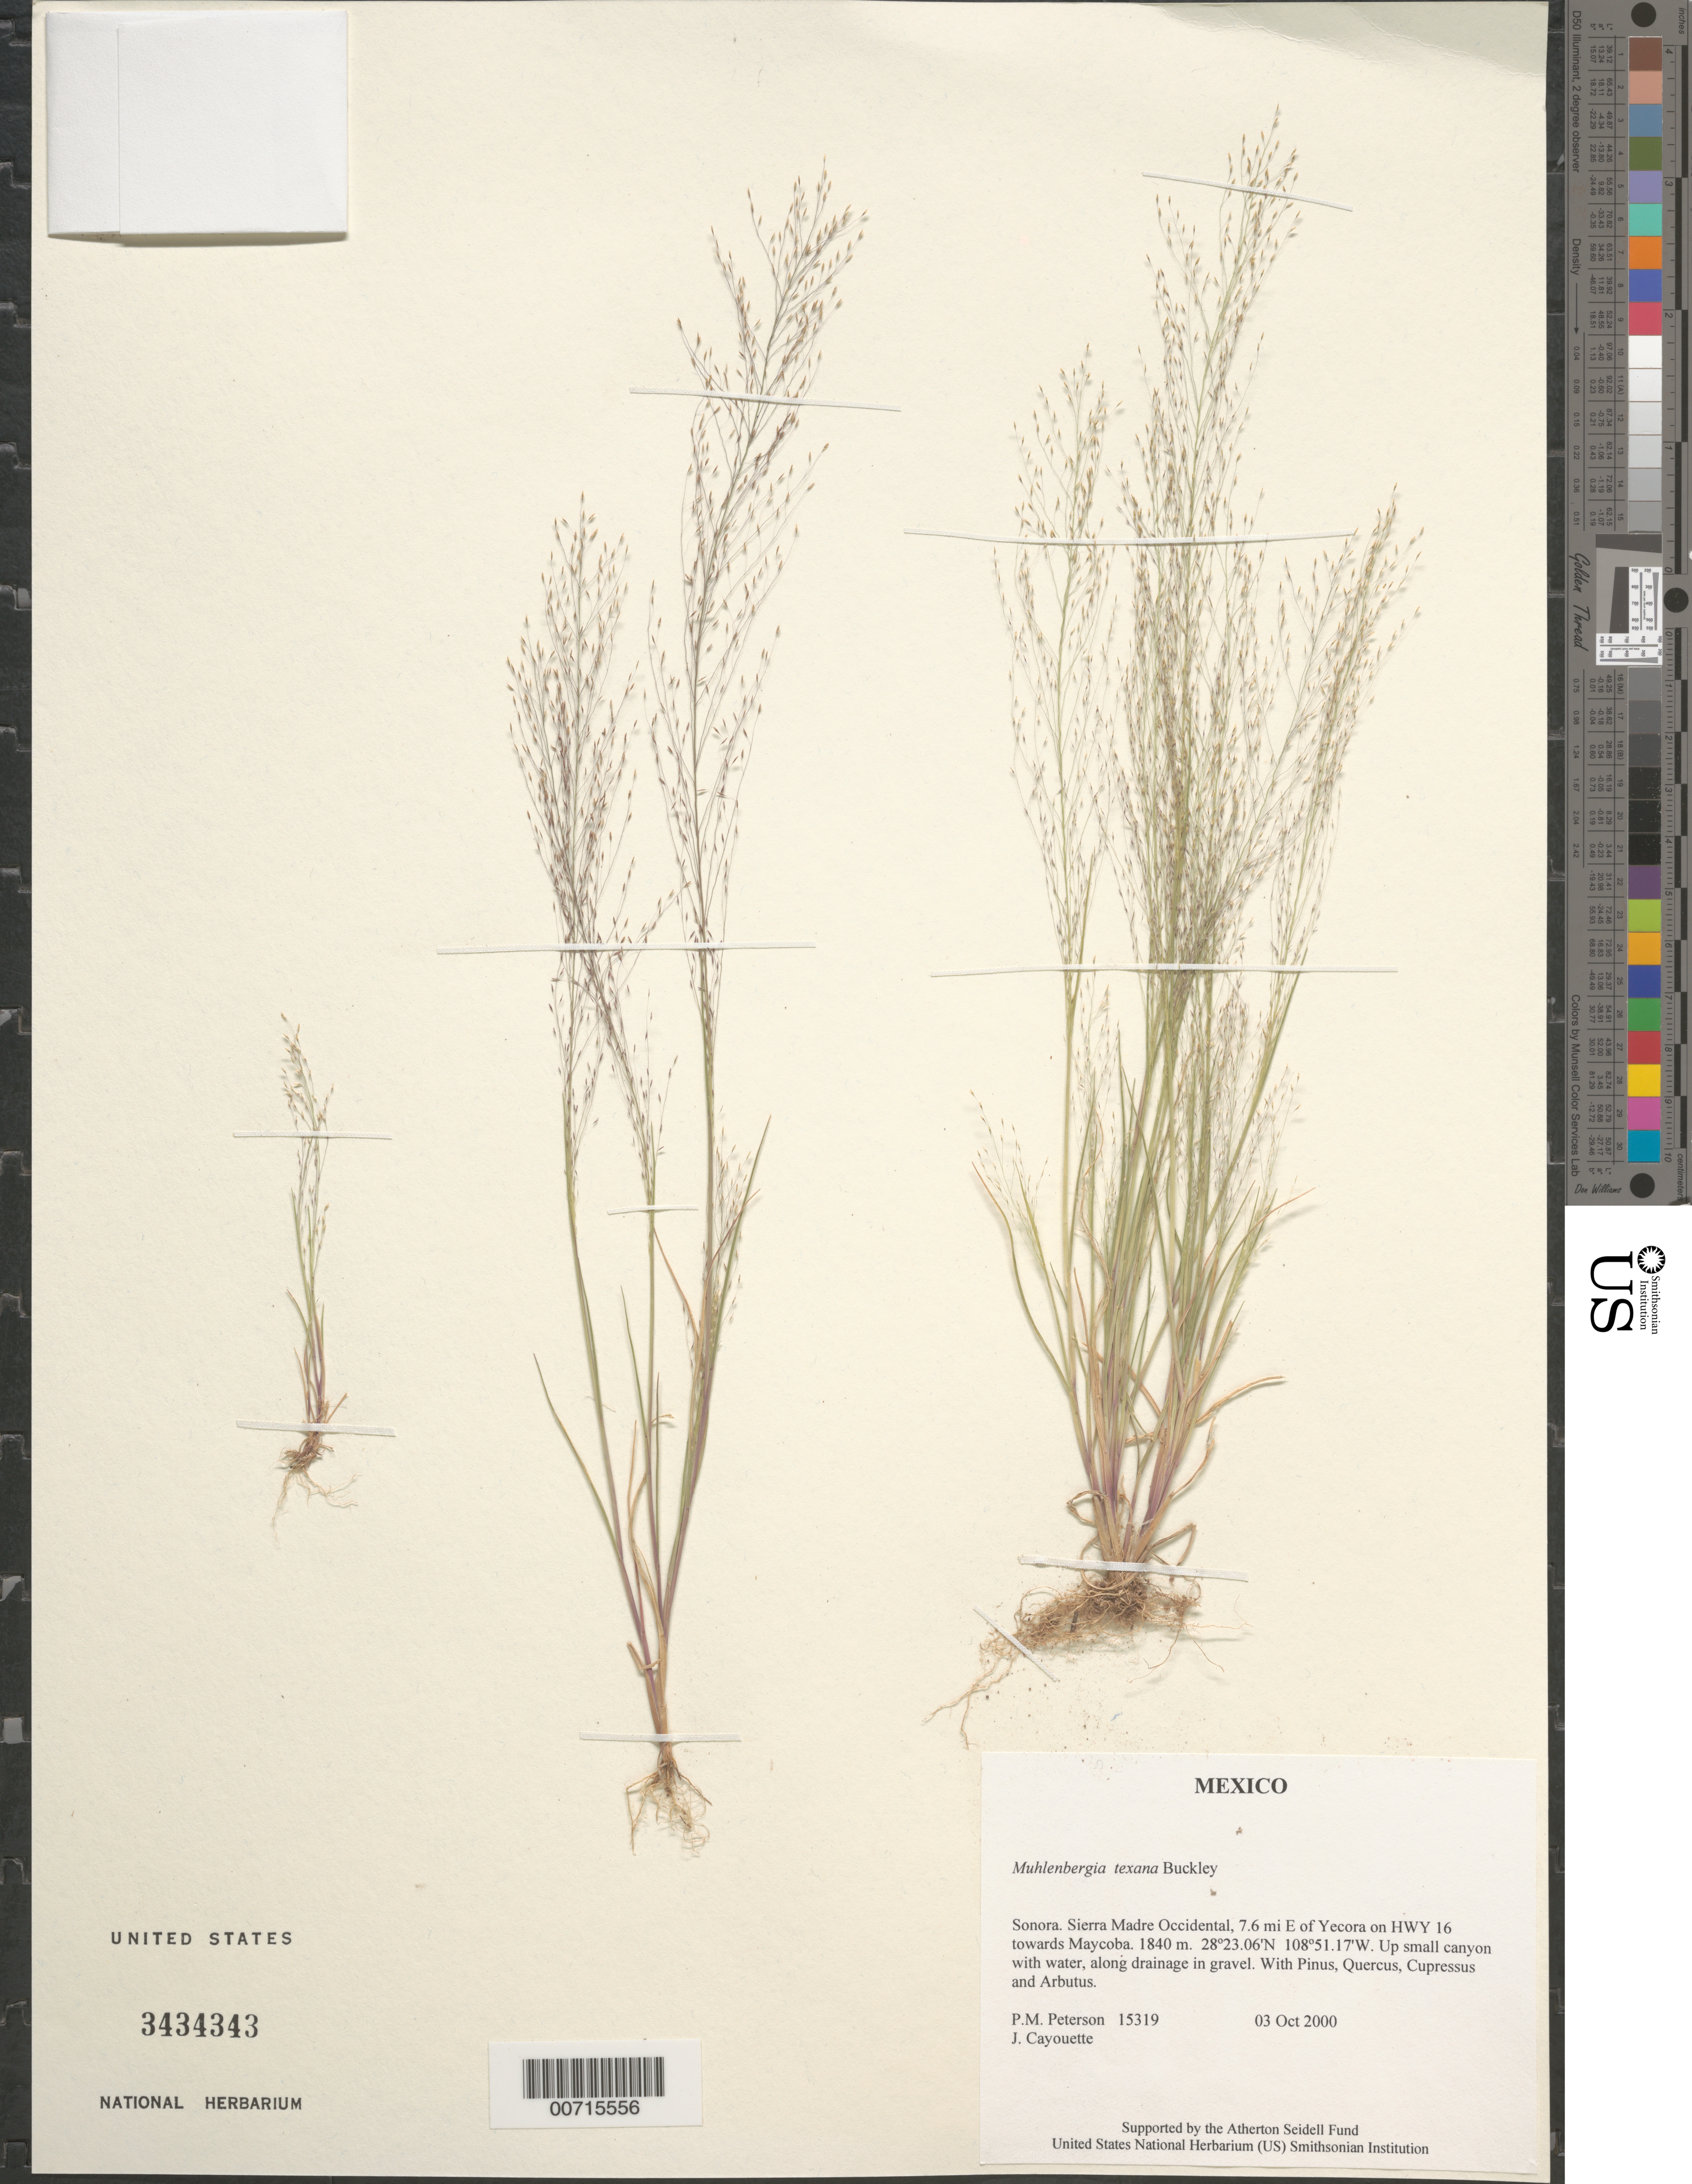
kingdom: Plantae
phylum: Tracheophyta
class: Liliopsida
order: Poales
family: Poaceae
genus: Muhlenbergia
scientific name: Muhlenbergia texana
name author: Buckley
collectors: P. M. Peterson & J. Cayouette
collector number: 15319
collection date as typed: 03 Oct 2000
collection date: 2000-10-03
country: Mexico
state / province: Sonora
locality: Sierra Madre Occidental, 7.6 mi E of Yecora on HWY 16 towards Maycoba.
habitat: Up small canyon with water, along drainage in gravel.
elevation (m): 1840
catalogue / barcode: US 3434343